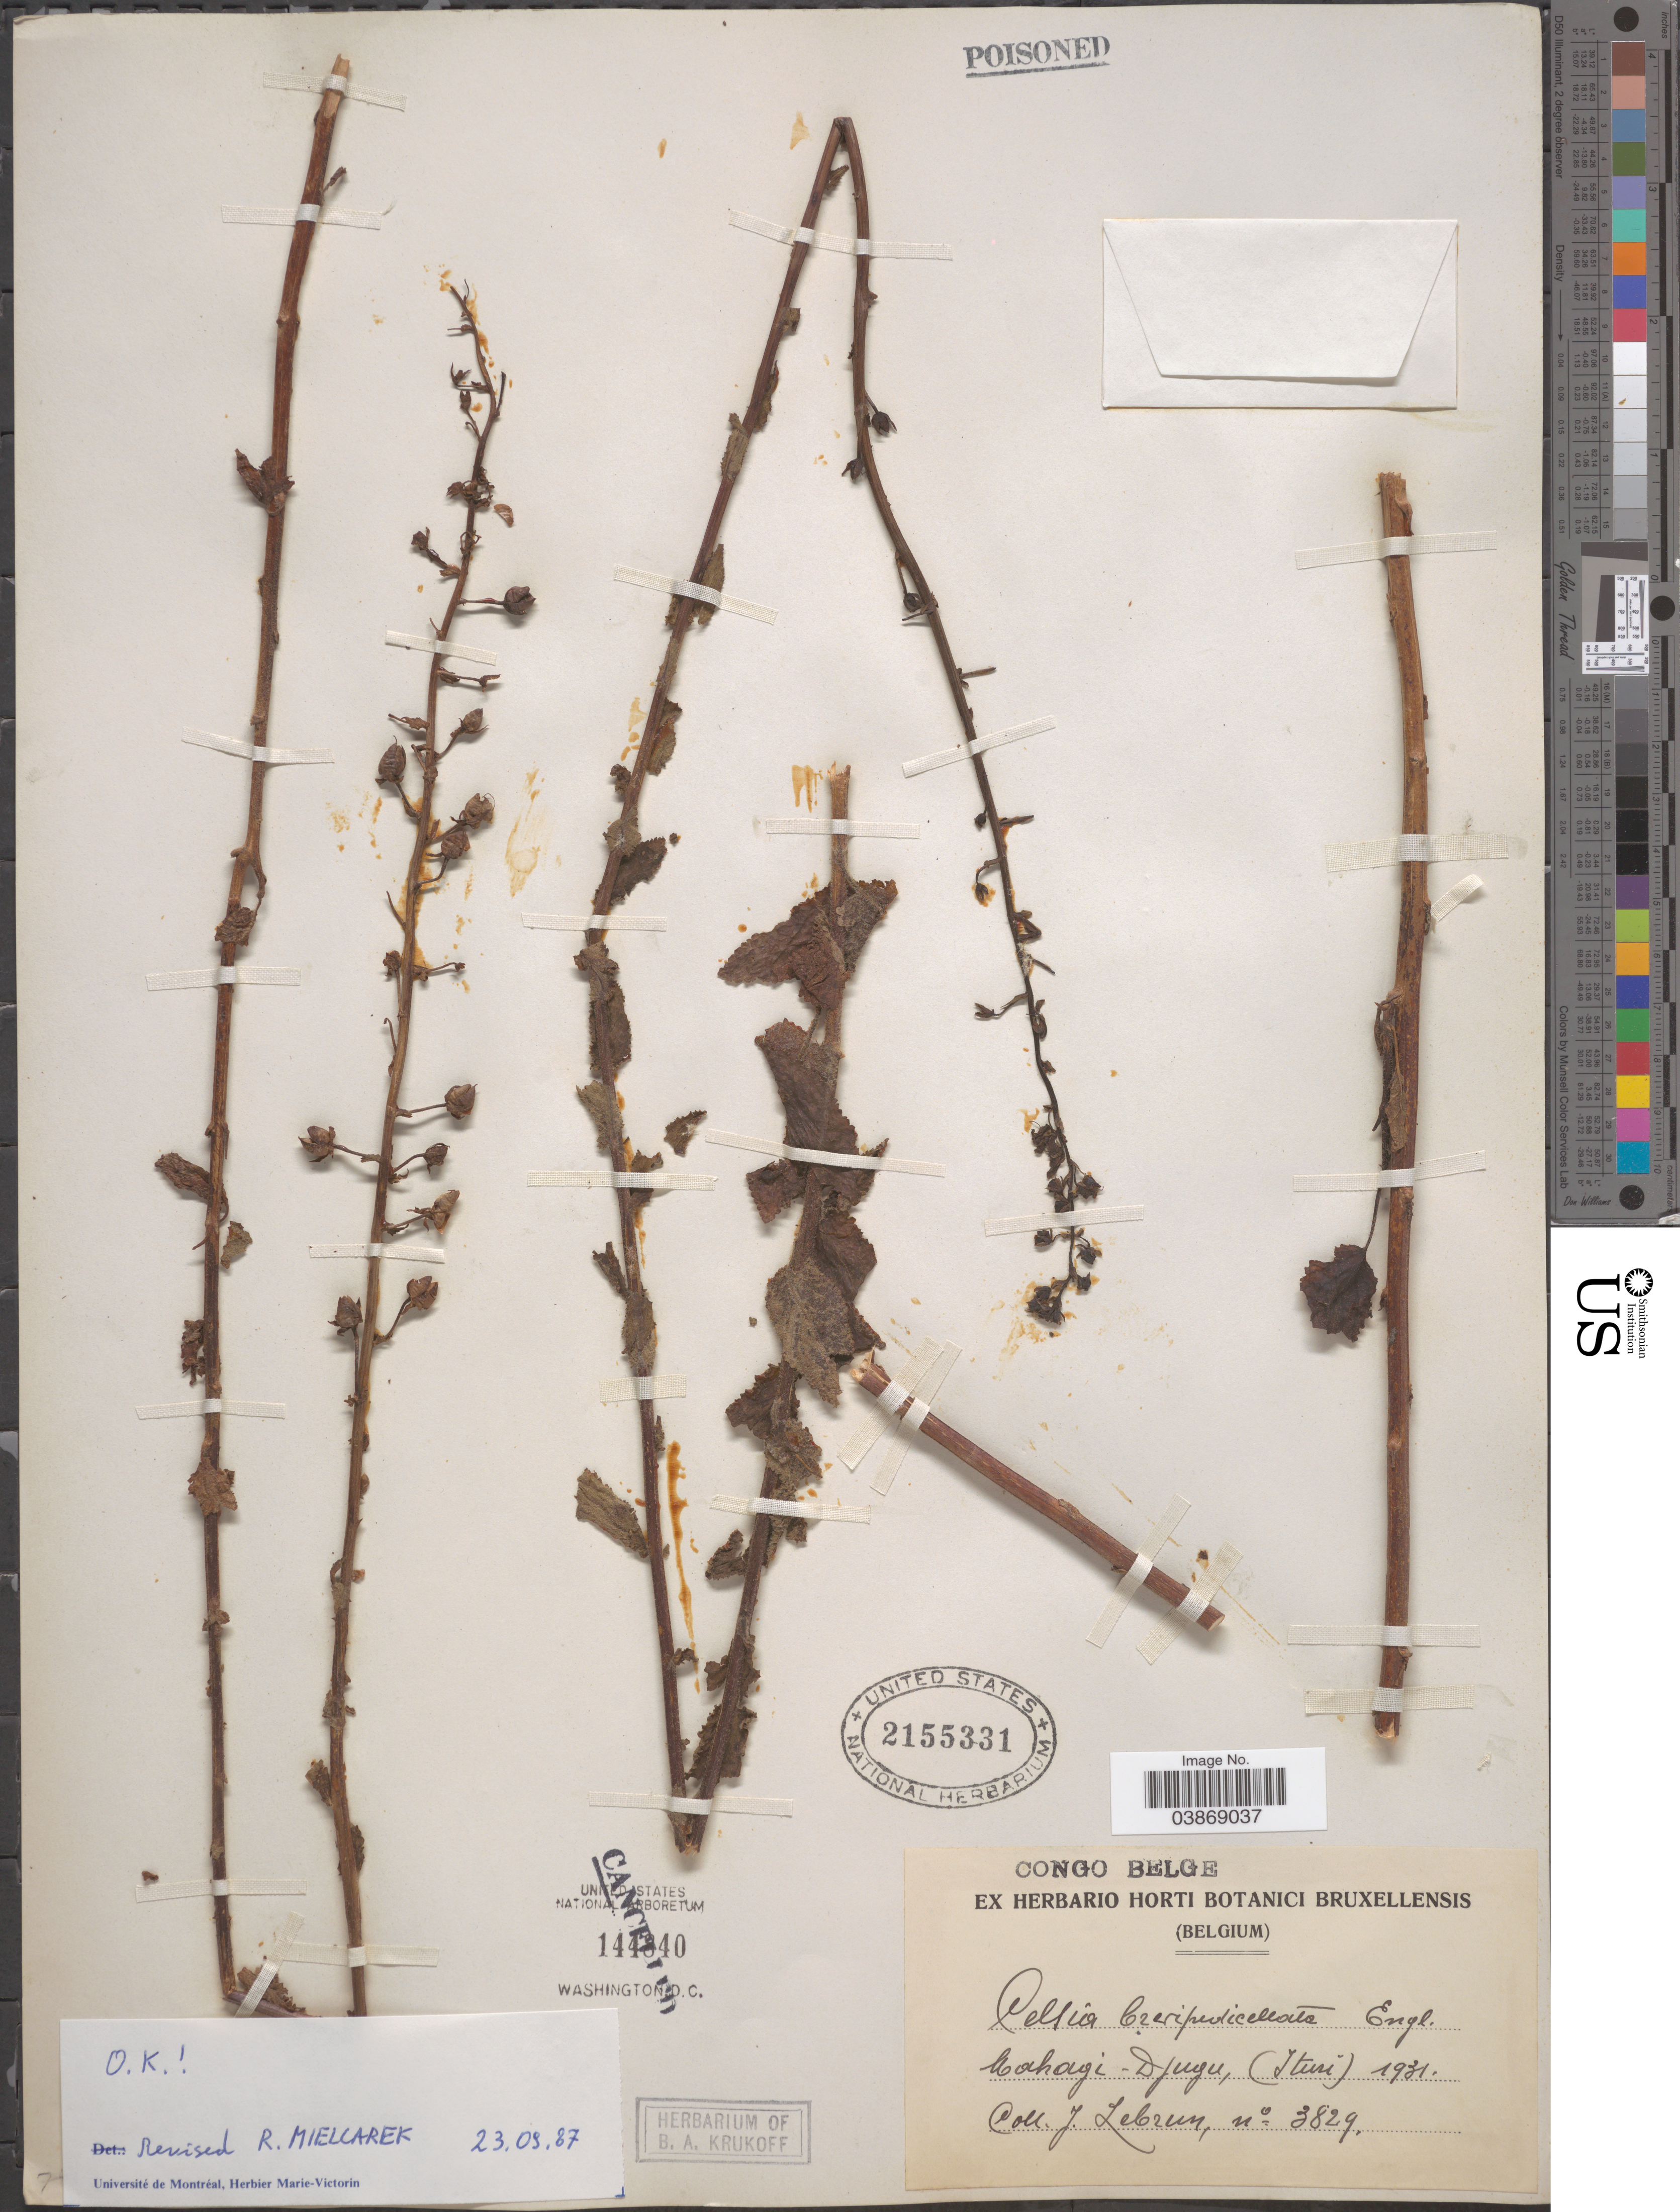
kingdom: Plantae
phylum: Tracheophyta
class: Magnoliopsida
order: Lamiales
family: Scrophulariaceae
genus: Celsia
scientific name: Celsia brevipedicellata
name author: Engl.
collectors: J. A. Lebrun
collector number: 3829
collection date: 1931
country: Congo, Democratic Republic of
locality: Congo Belge. Mahagi-Djugu, (Ituri).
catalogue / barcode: US 2155331